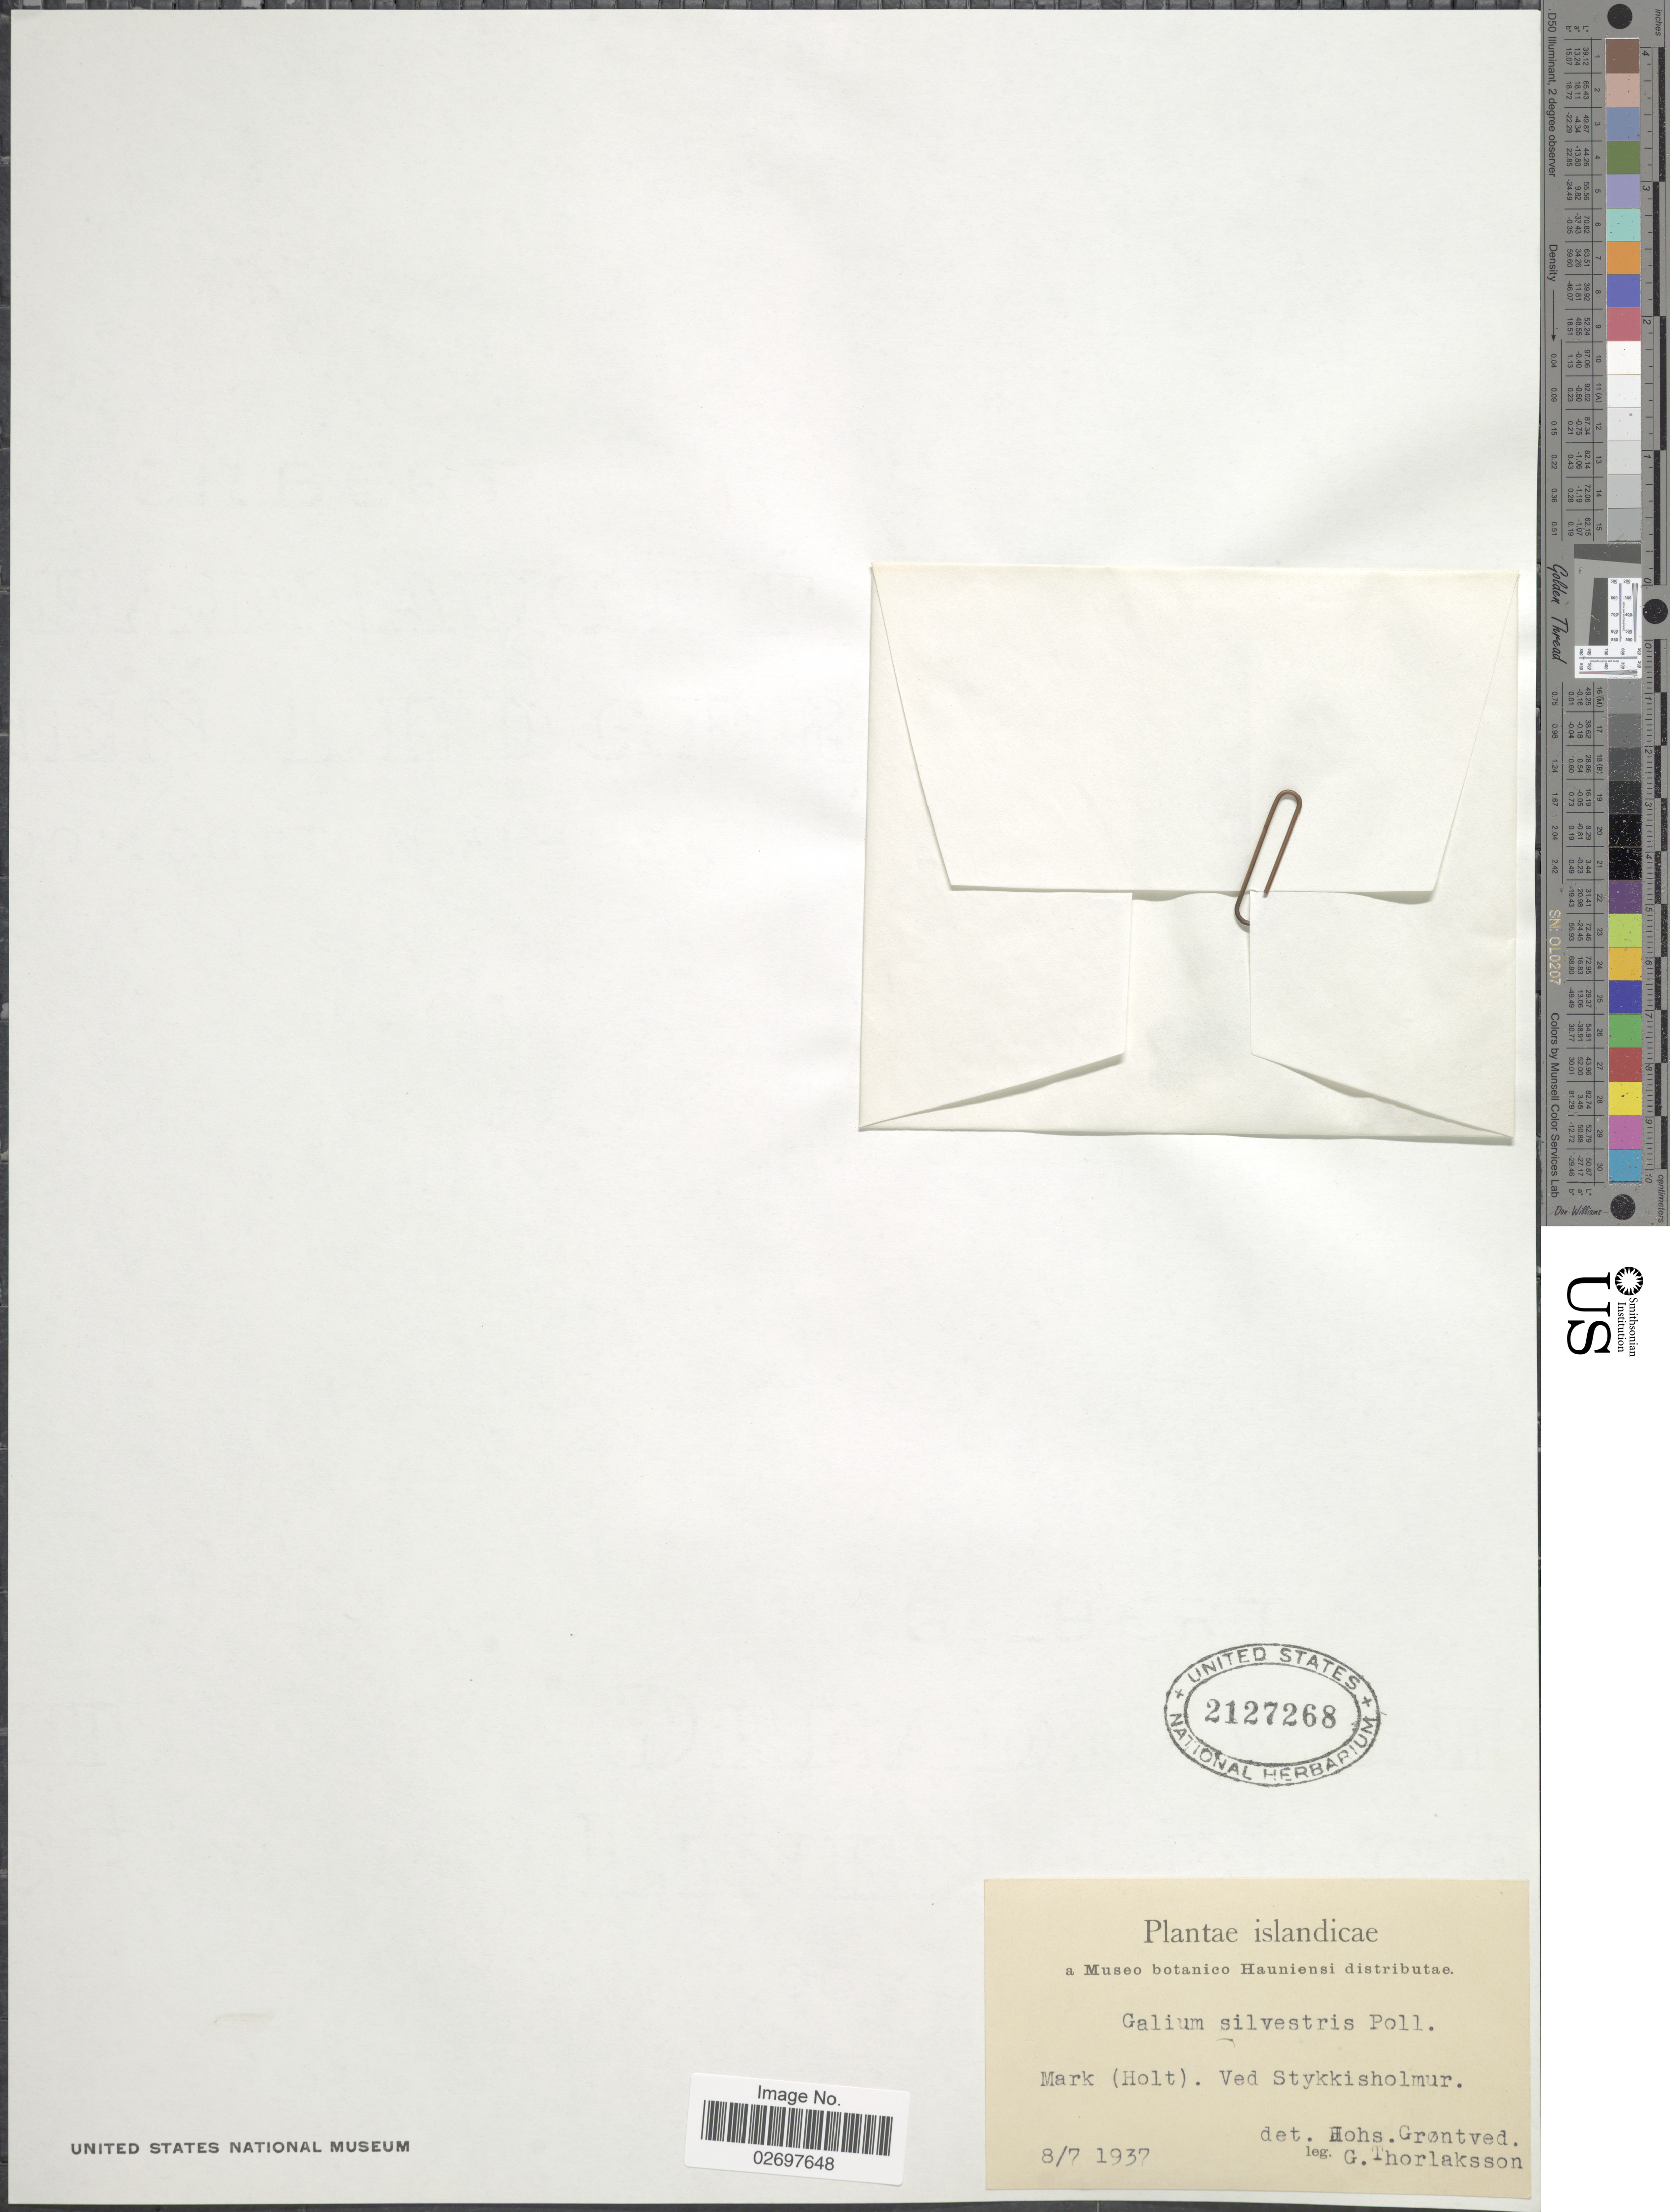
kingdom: Plantae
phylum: Tracheophyta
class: Magnoliopsida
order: Gentianales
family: Rubiaceae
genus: Galium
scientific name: Galium sylvestre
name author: Scop.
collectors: G. Thorlaksson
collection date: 1937-07-08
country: Iceland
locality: Islandicae, Mark (Holt). Ved Stykkisholmur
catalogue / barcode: US 2127268